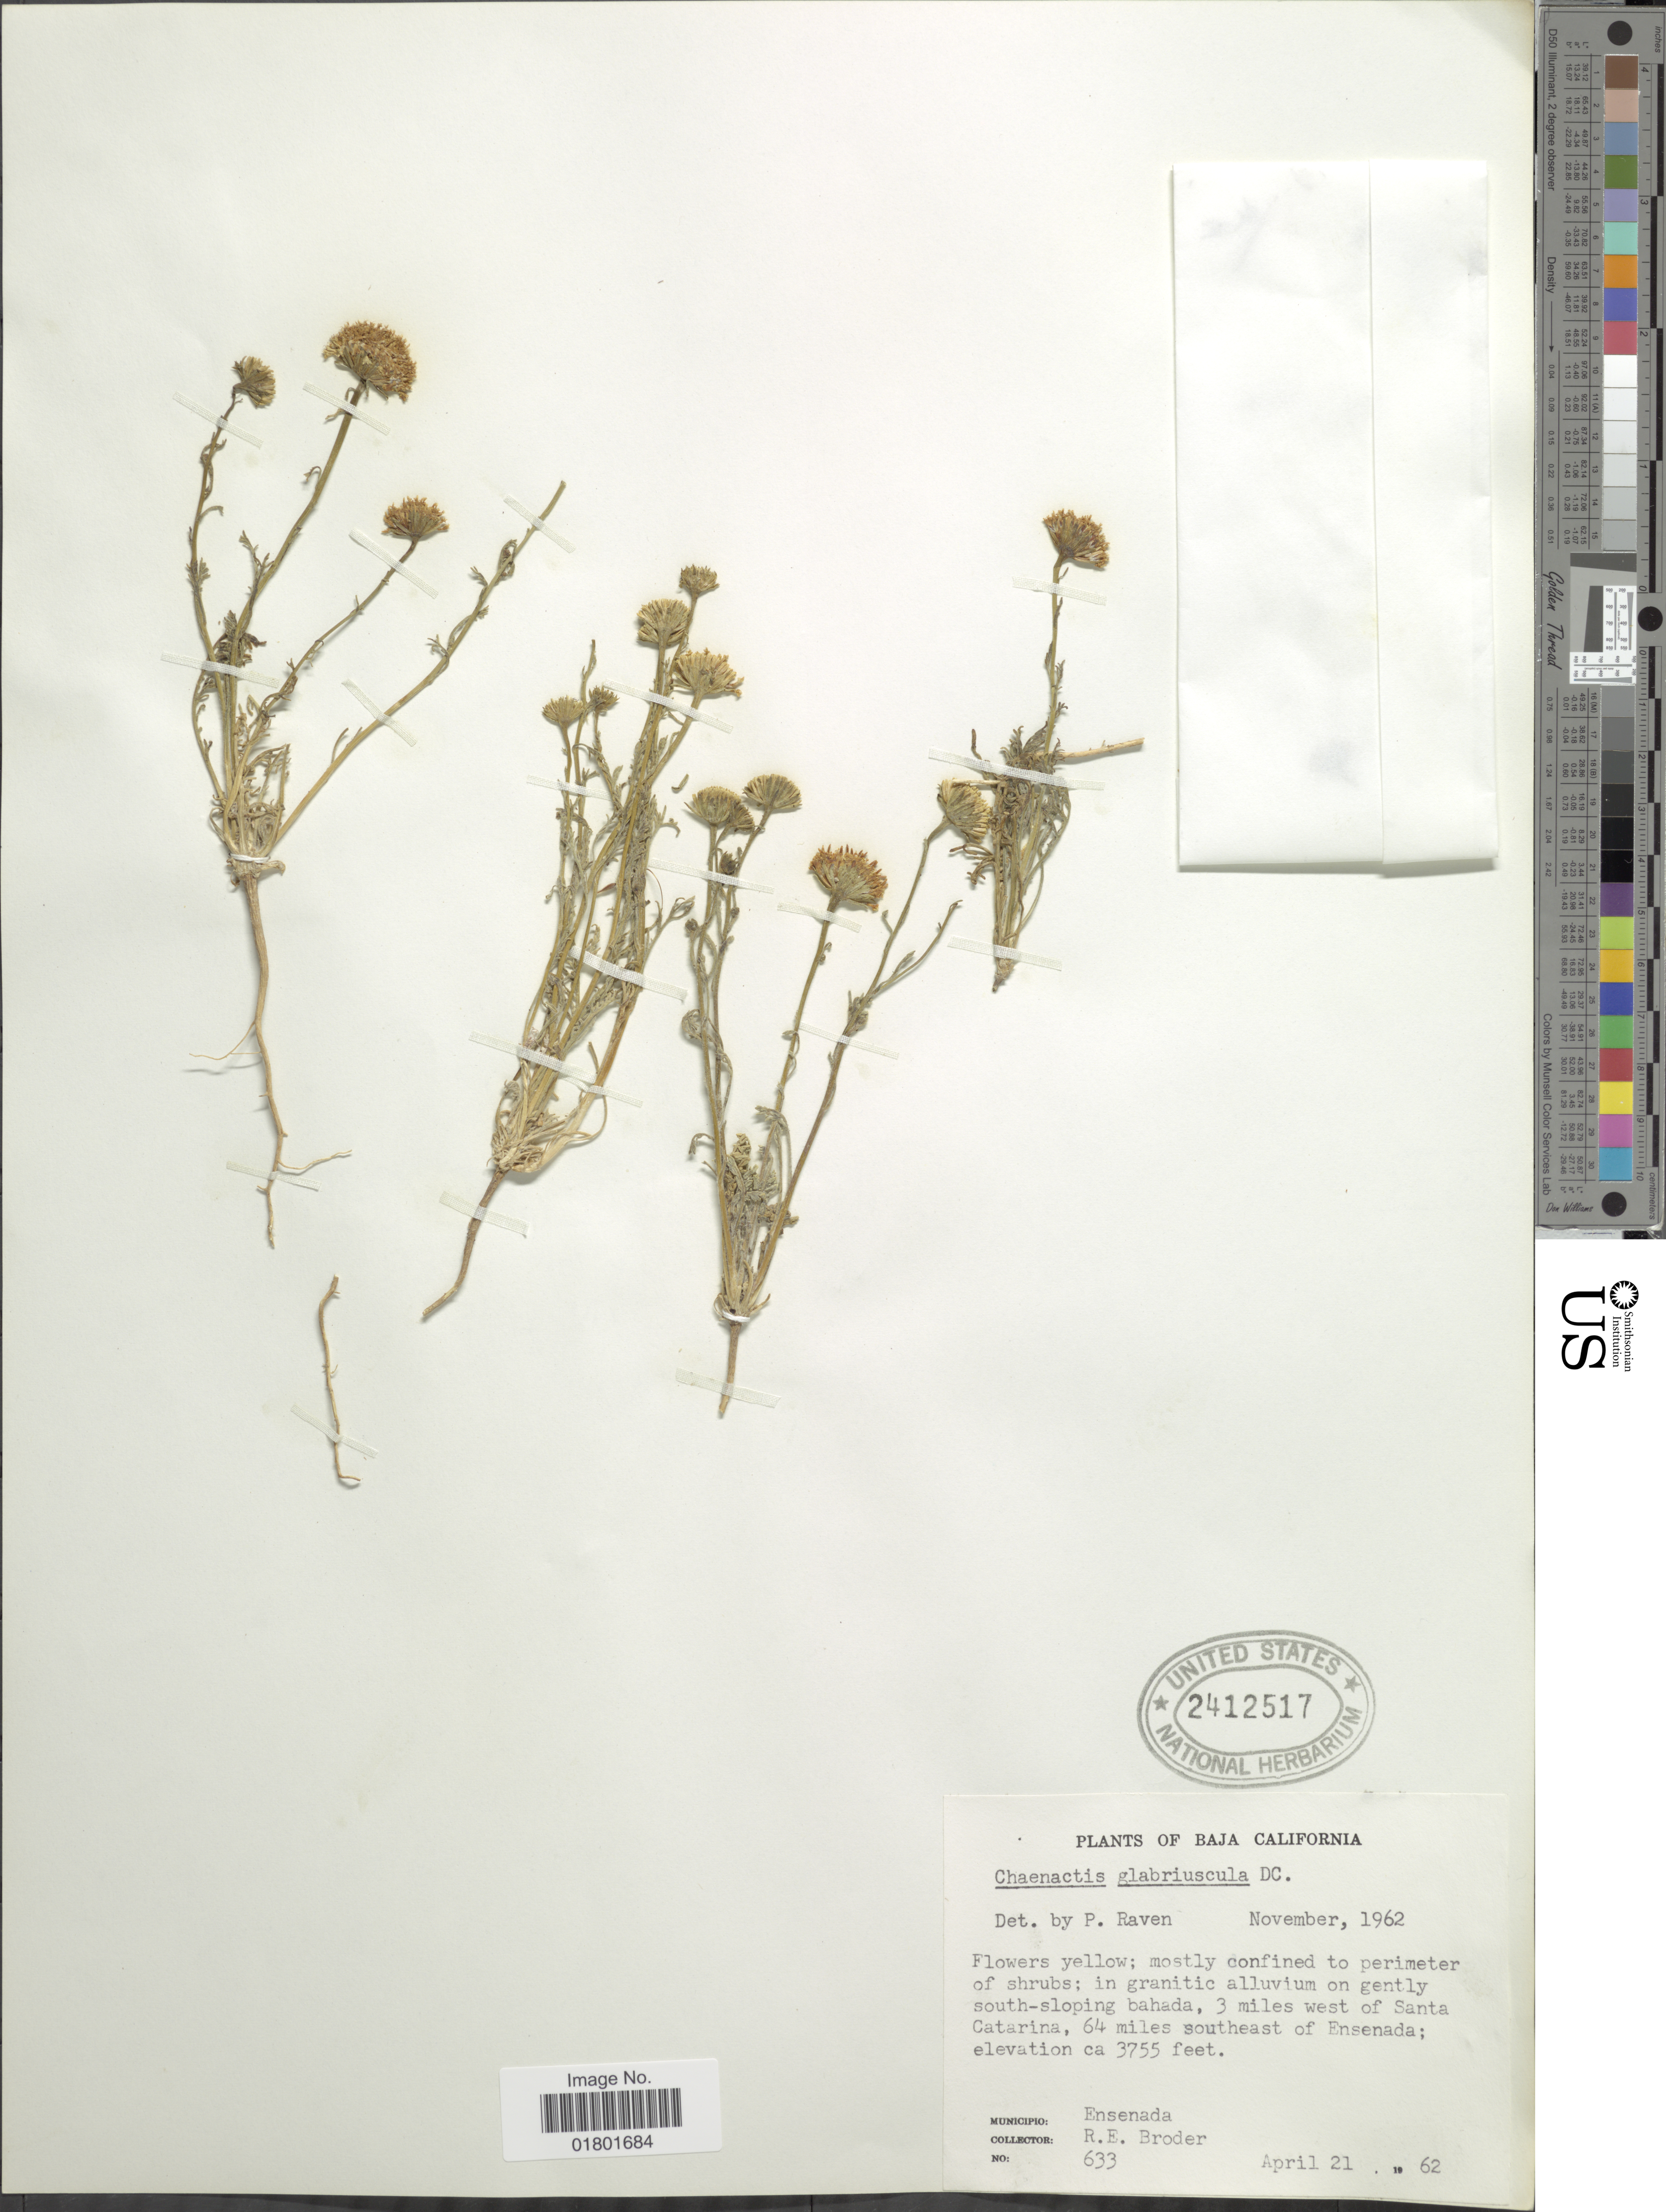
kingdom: Plantae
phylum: Tracheophyta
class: Magnoliopsida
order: Asterales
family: Asteraceae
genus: Chaenactis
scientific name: Chaenactis artemisiifolia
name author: A. Gray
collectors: R. Broder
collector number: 633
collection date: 1962-04-21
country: Mexico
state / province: Baja California Norte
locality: On gently south-sloping bahada, 3 miles west of Santa Catarina, 64 miles southeast of Ensenada, Municipio Ensenada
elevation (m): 1145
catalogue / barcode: US 2412517